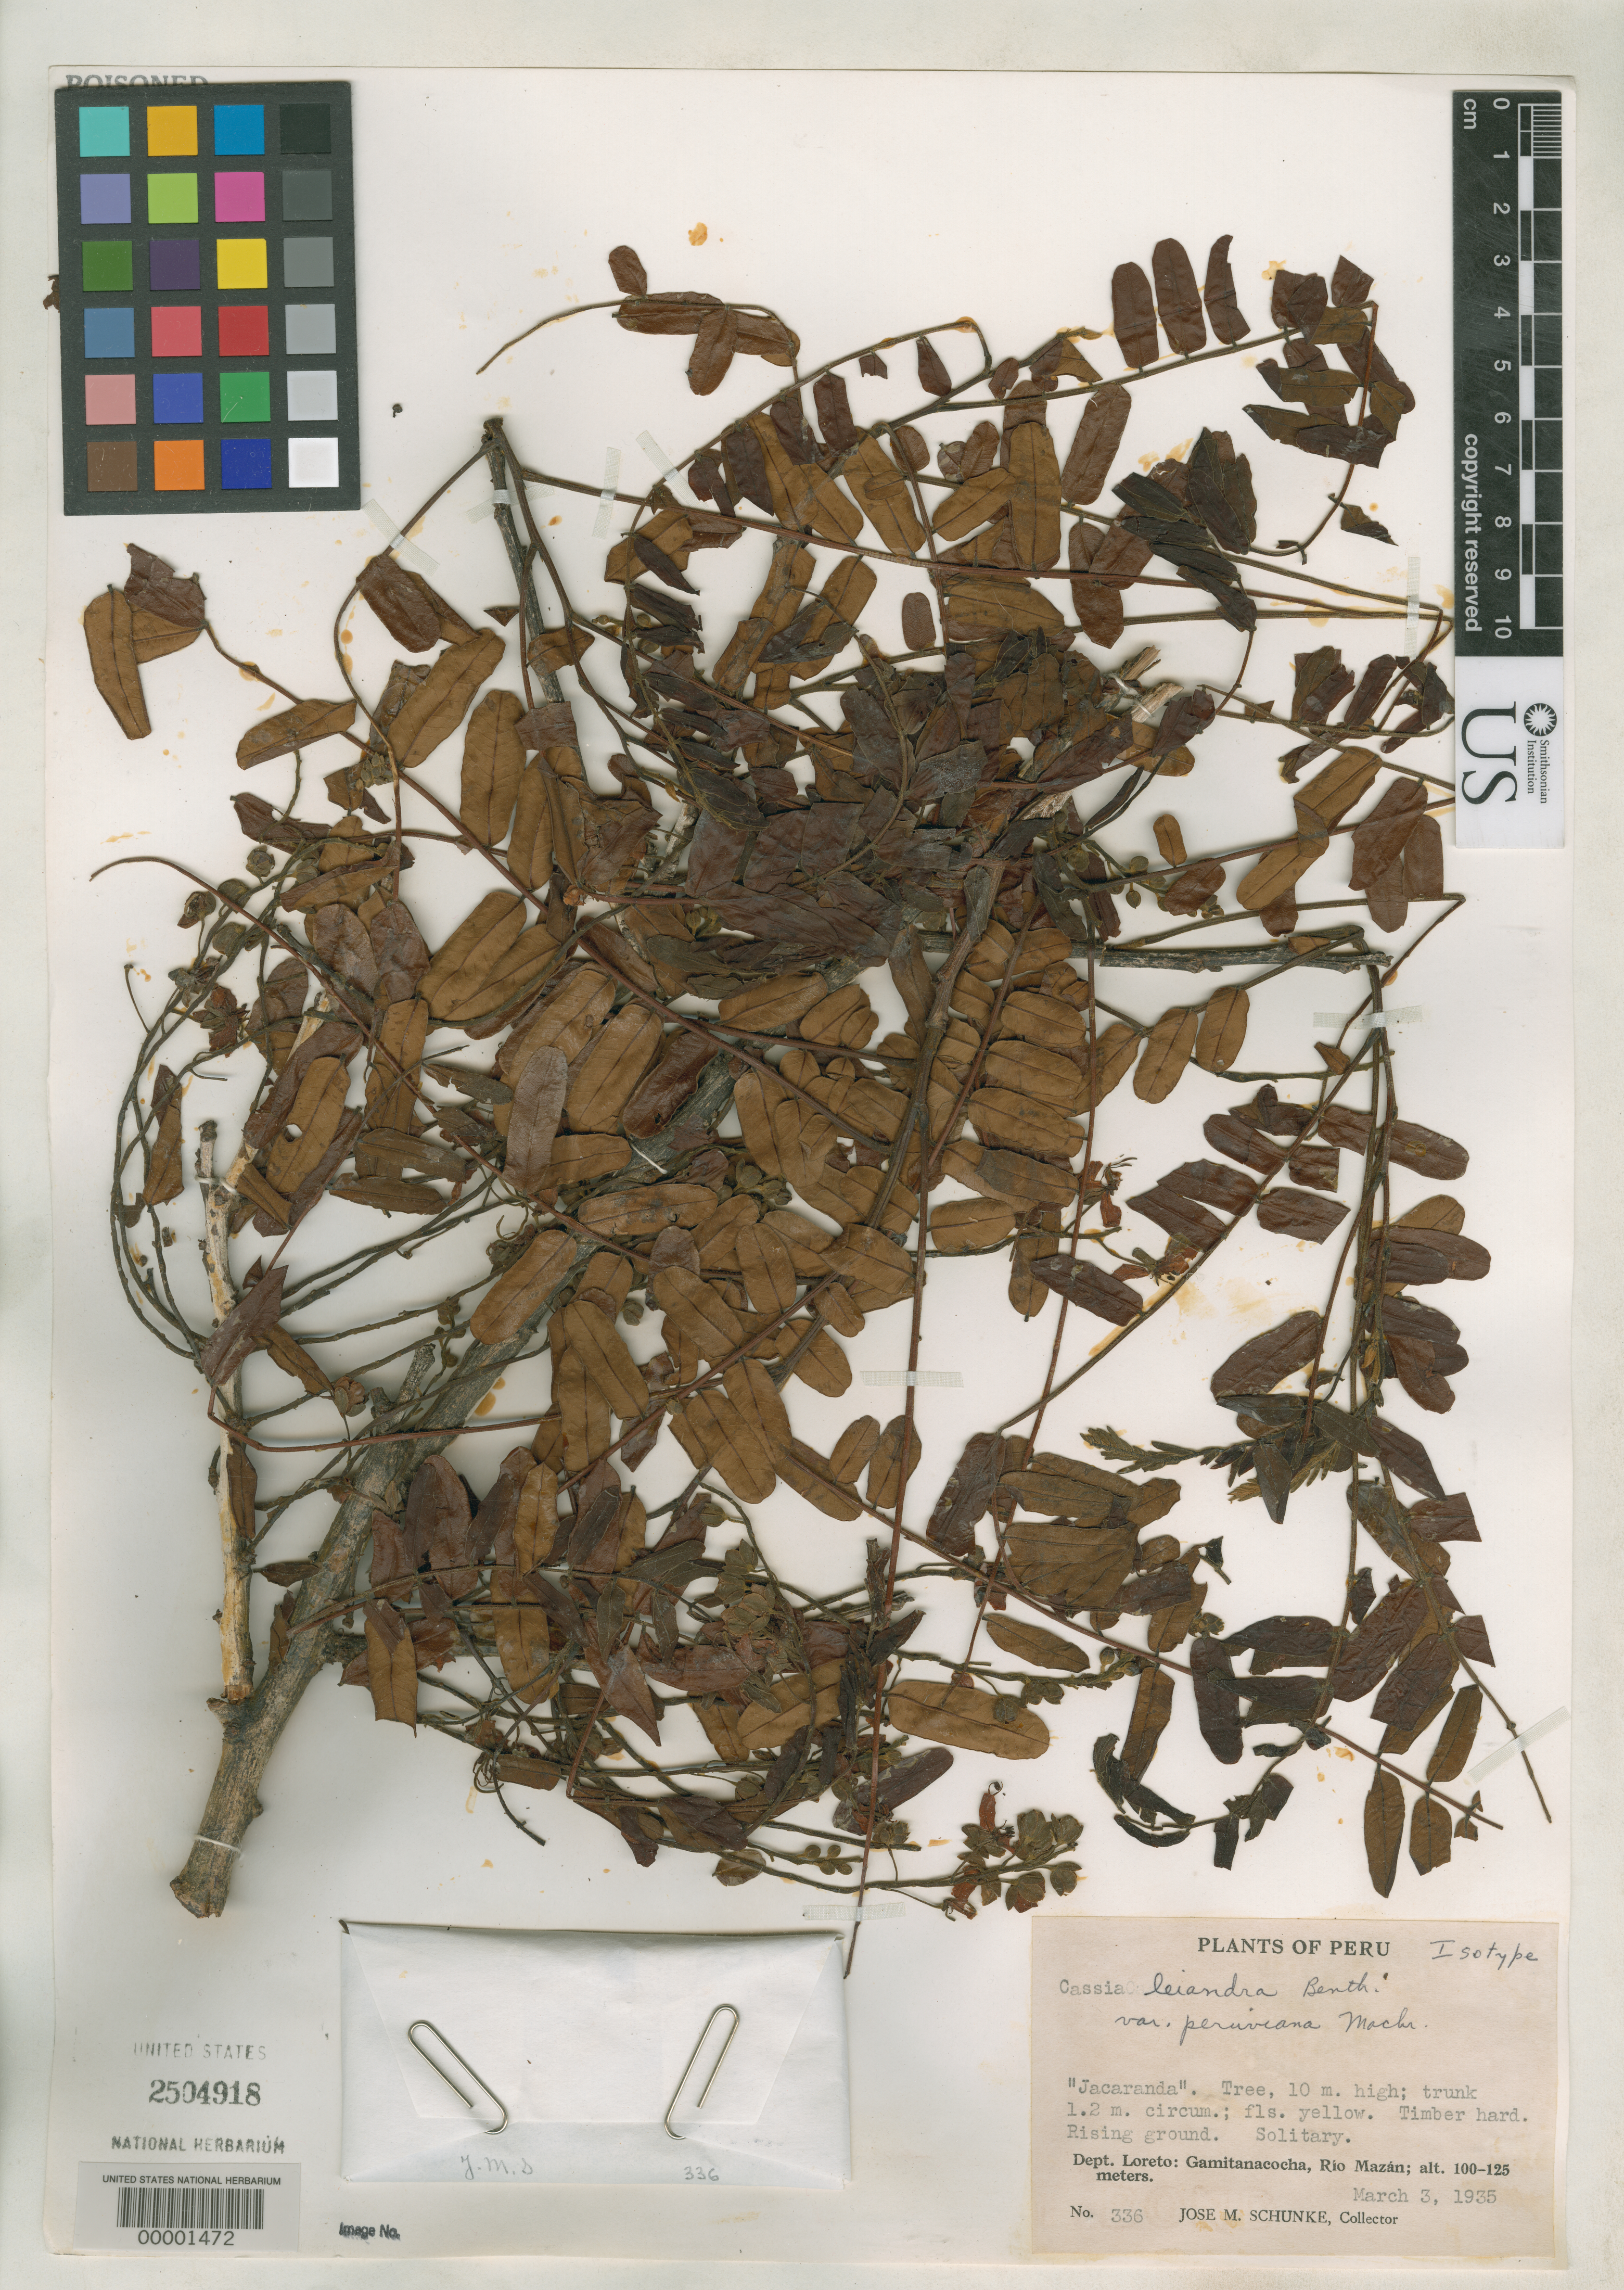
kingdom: Plantae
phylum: Tracheophyta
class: Magnoliopsida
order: Fabales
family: Fabaceae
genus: Cassia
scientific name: Cassia leiandra var. peruviana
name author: J.F. Macbr.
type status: Isotype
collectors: J. M. Schunke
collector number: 336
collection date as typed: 03 Mar 1935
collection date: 1935-03-03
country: Peru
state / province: San Martín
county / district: Mariscal Cáceres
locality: Rio Huallaga, margen Derecha del; Balsa Probana; dtto. Tocache Nuevo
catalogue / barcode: US 2504918